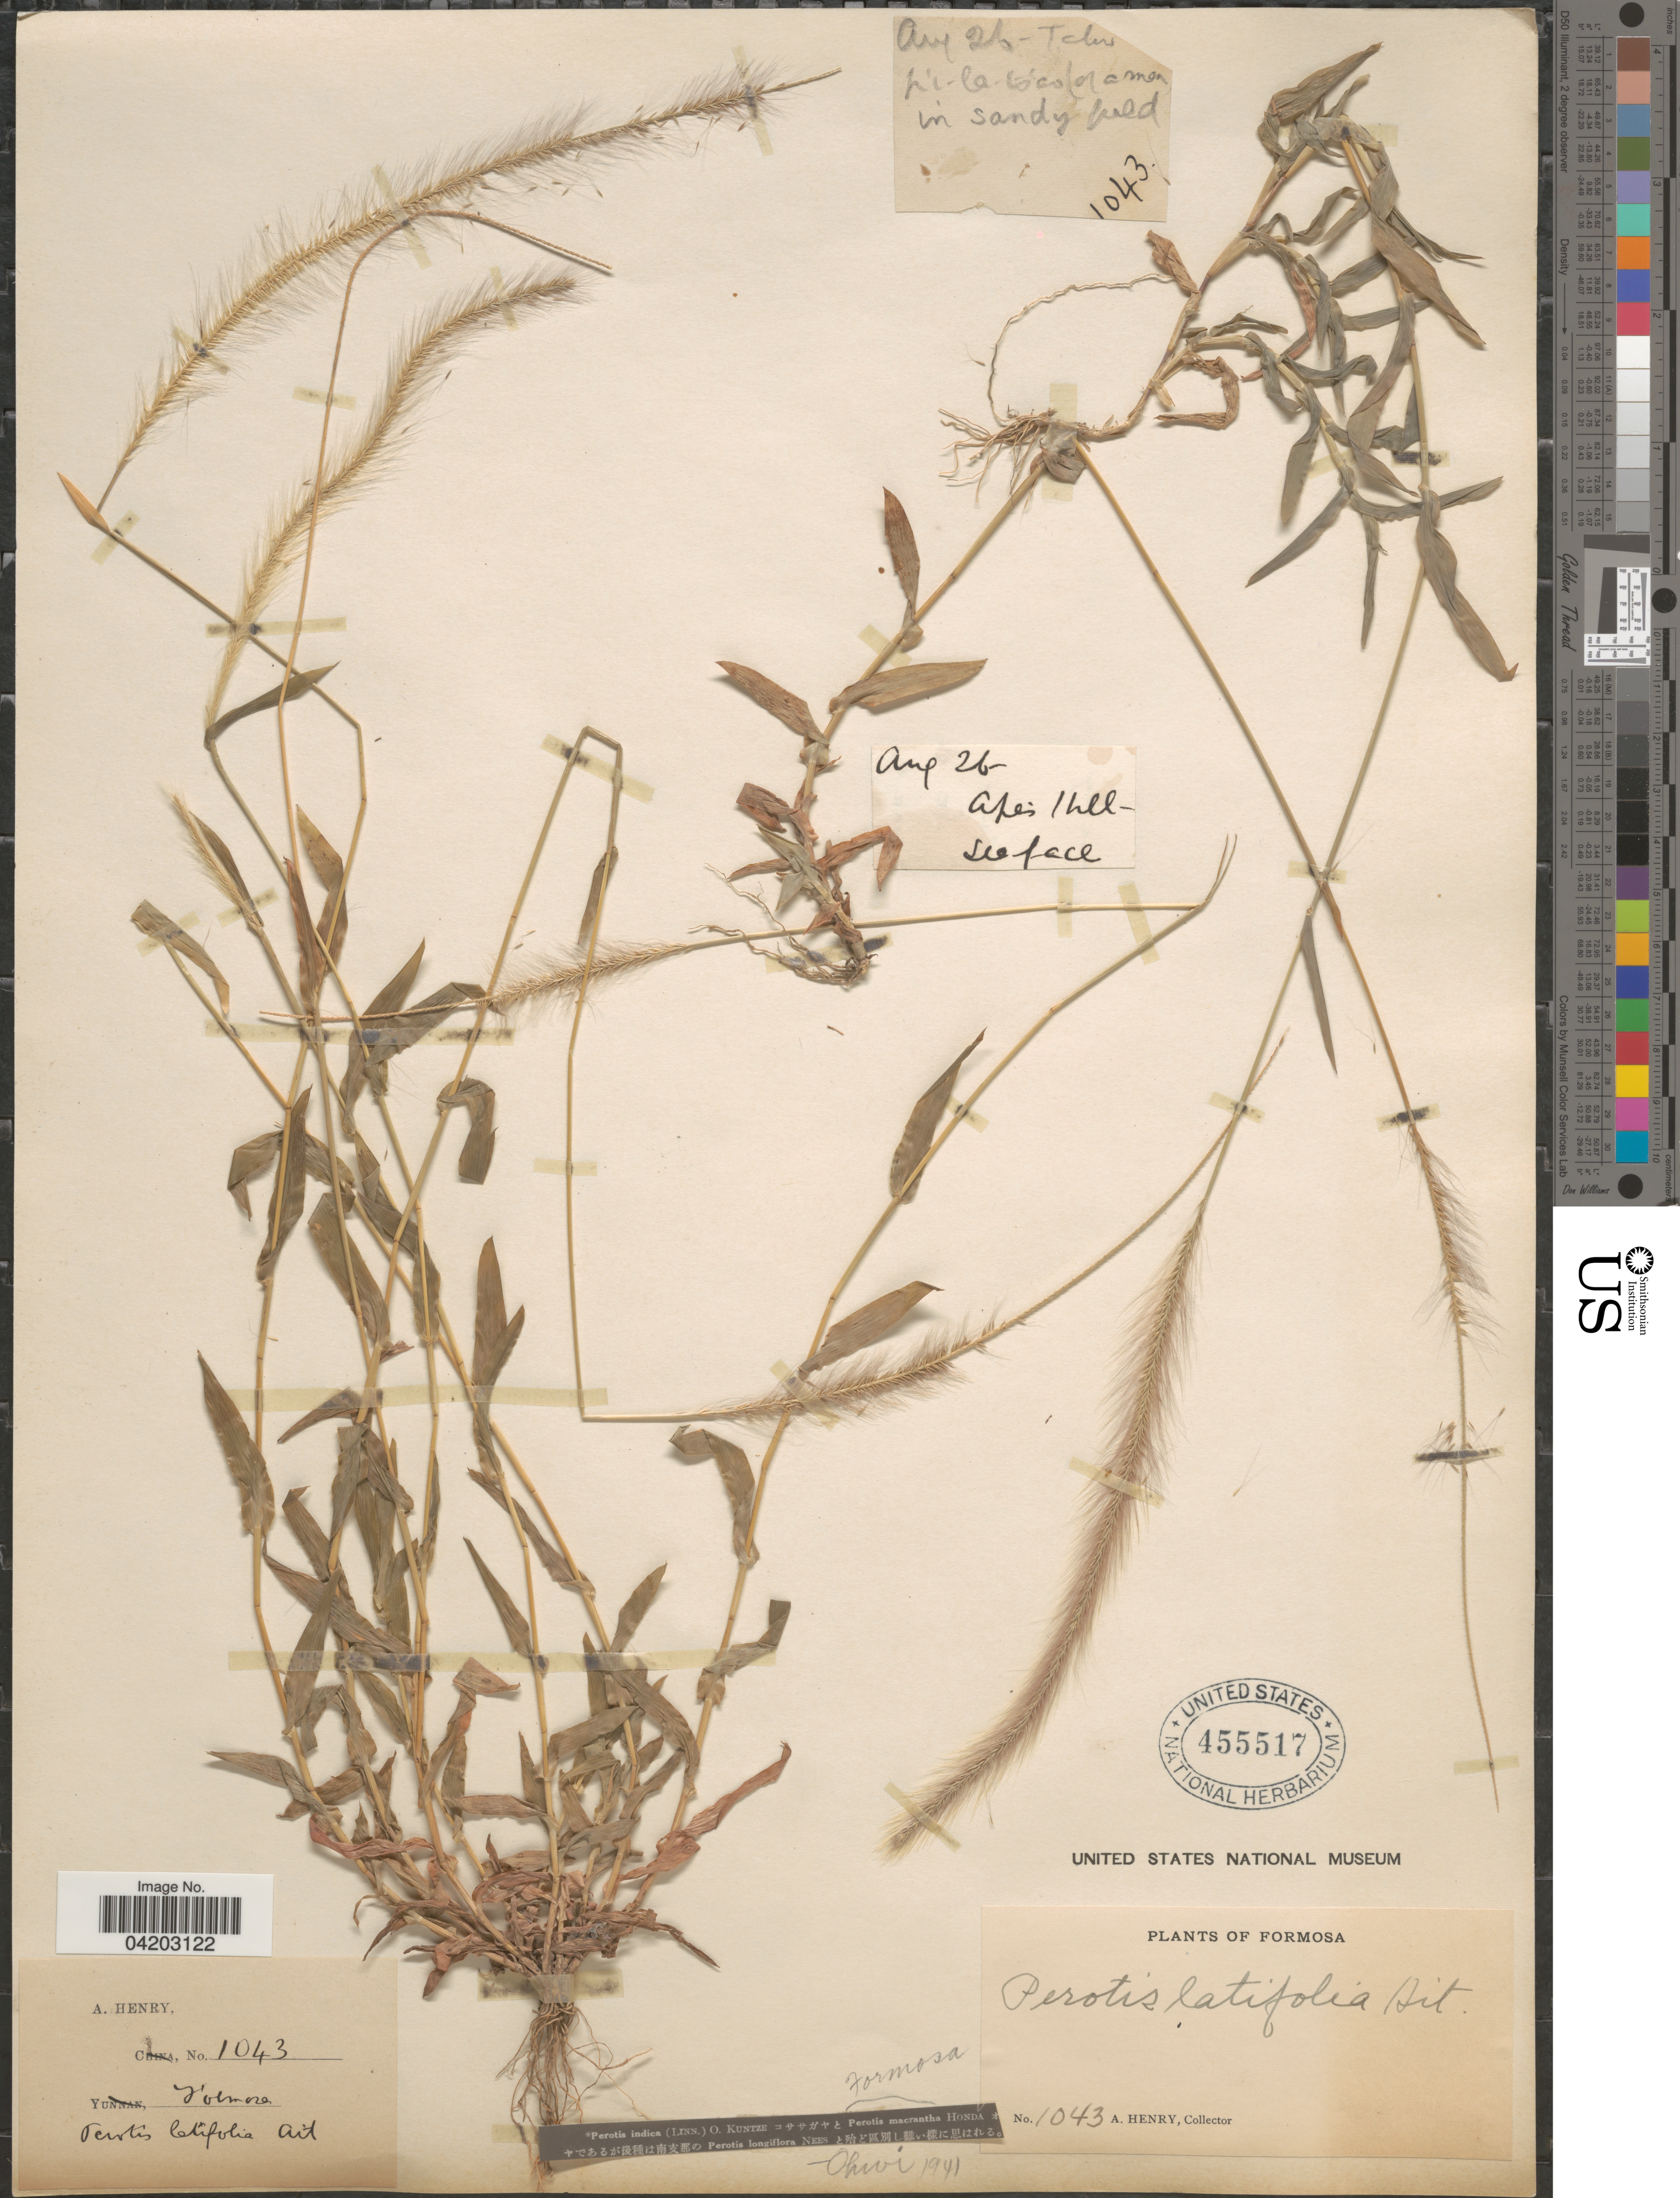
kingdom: Plantae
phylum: Tracheophyta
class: Liliopsida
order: Poales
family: Poaceae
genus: Perotis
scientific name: Perotis indica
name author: (L.) Kuntze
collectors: A. Henry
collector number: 1043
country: Argentina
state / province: Formosa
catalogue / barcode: US 455517